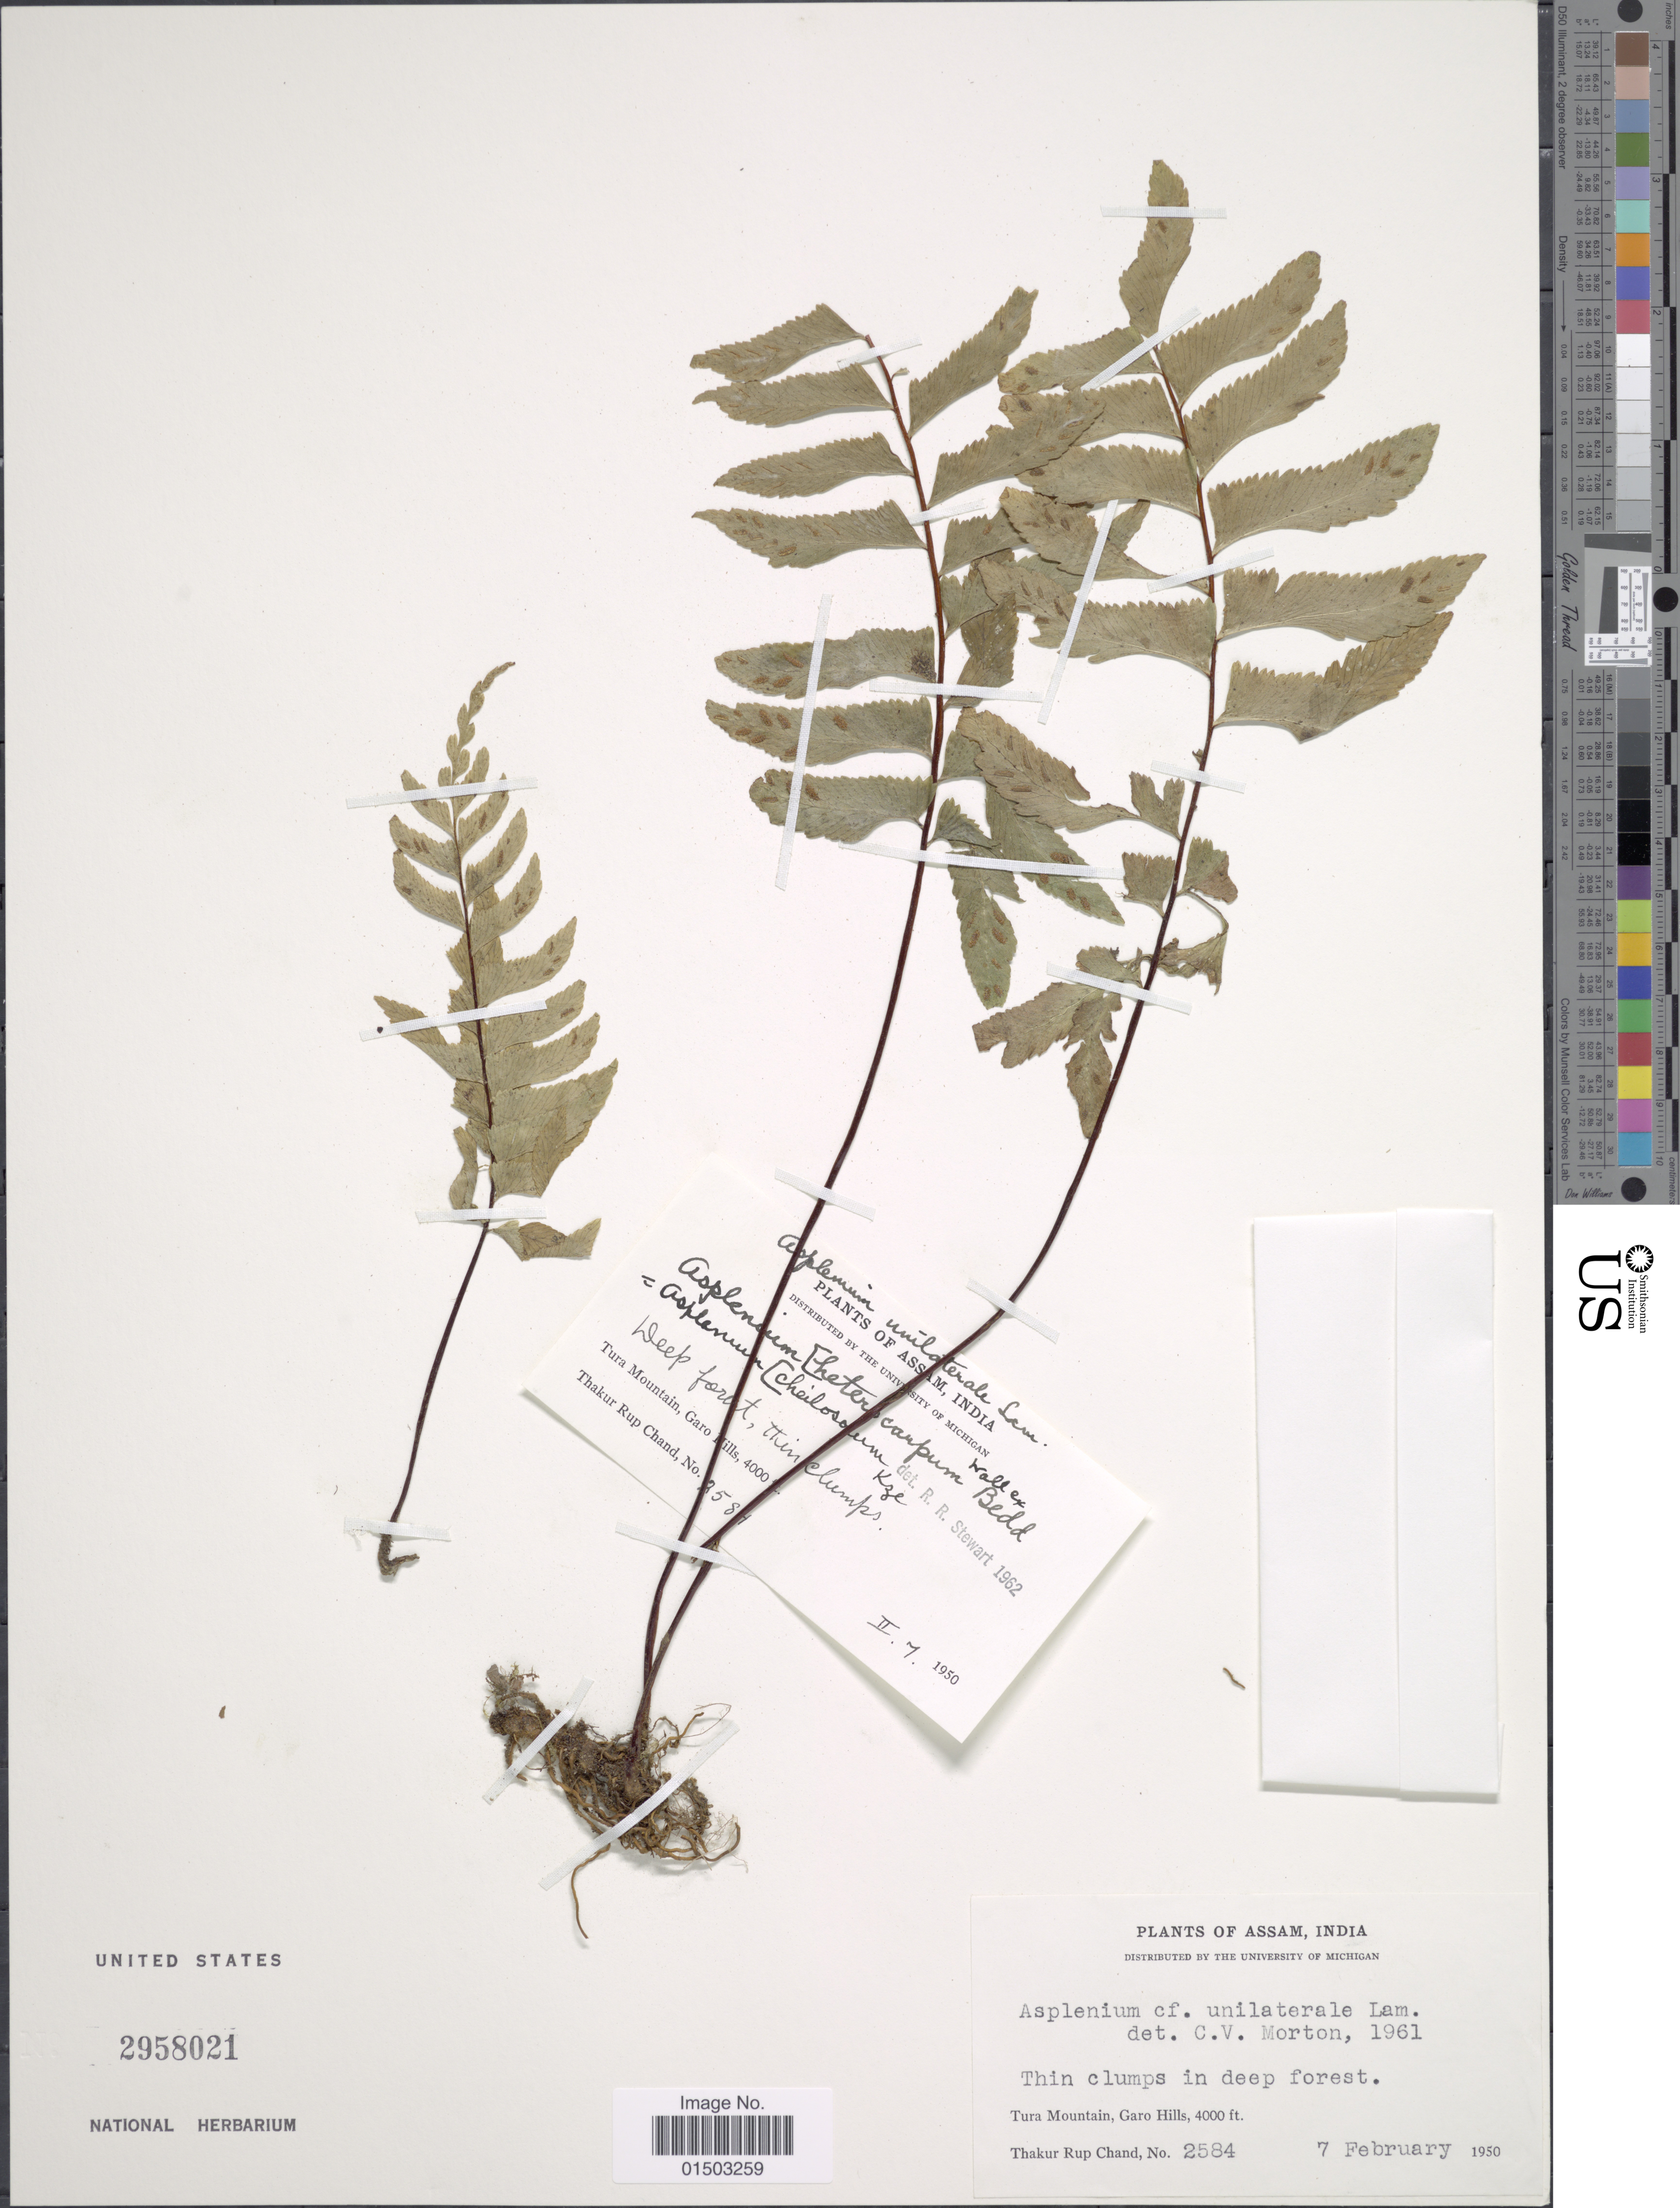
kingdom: Plantae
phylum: Tracheophyta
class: Polypodiopsida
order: Polypodiales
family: Aspleniaceae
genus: Hymenasplenium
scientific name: Hymenasplenium unilaterale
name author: (Lam.) Hayata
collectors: T. R. Chand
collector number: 2584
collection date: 1950-02-07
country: India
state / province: Meghalaya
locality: Assam, India. Tura Mountain, Garo Hills.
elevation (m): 1219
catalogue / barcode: US 2958021